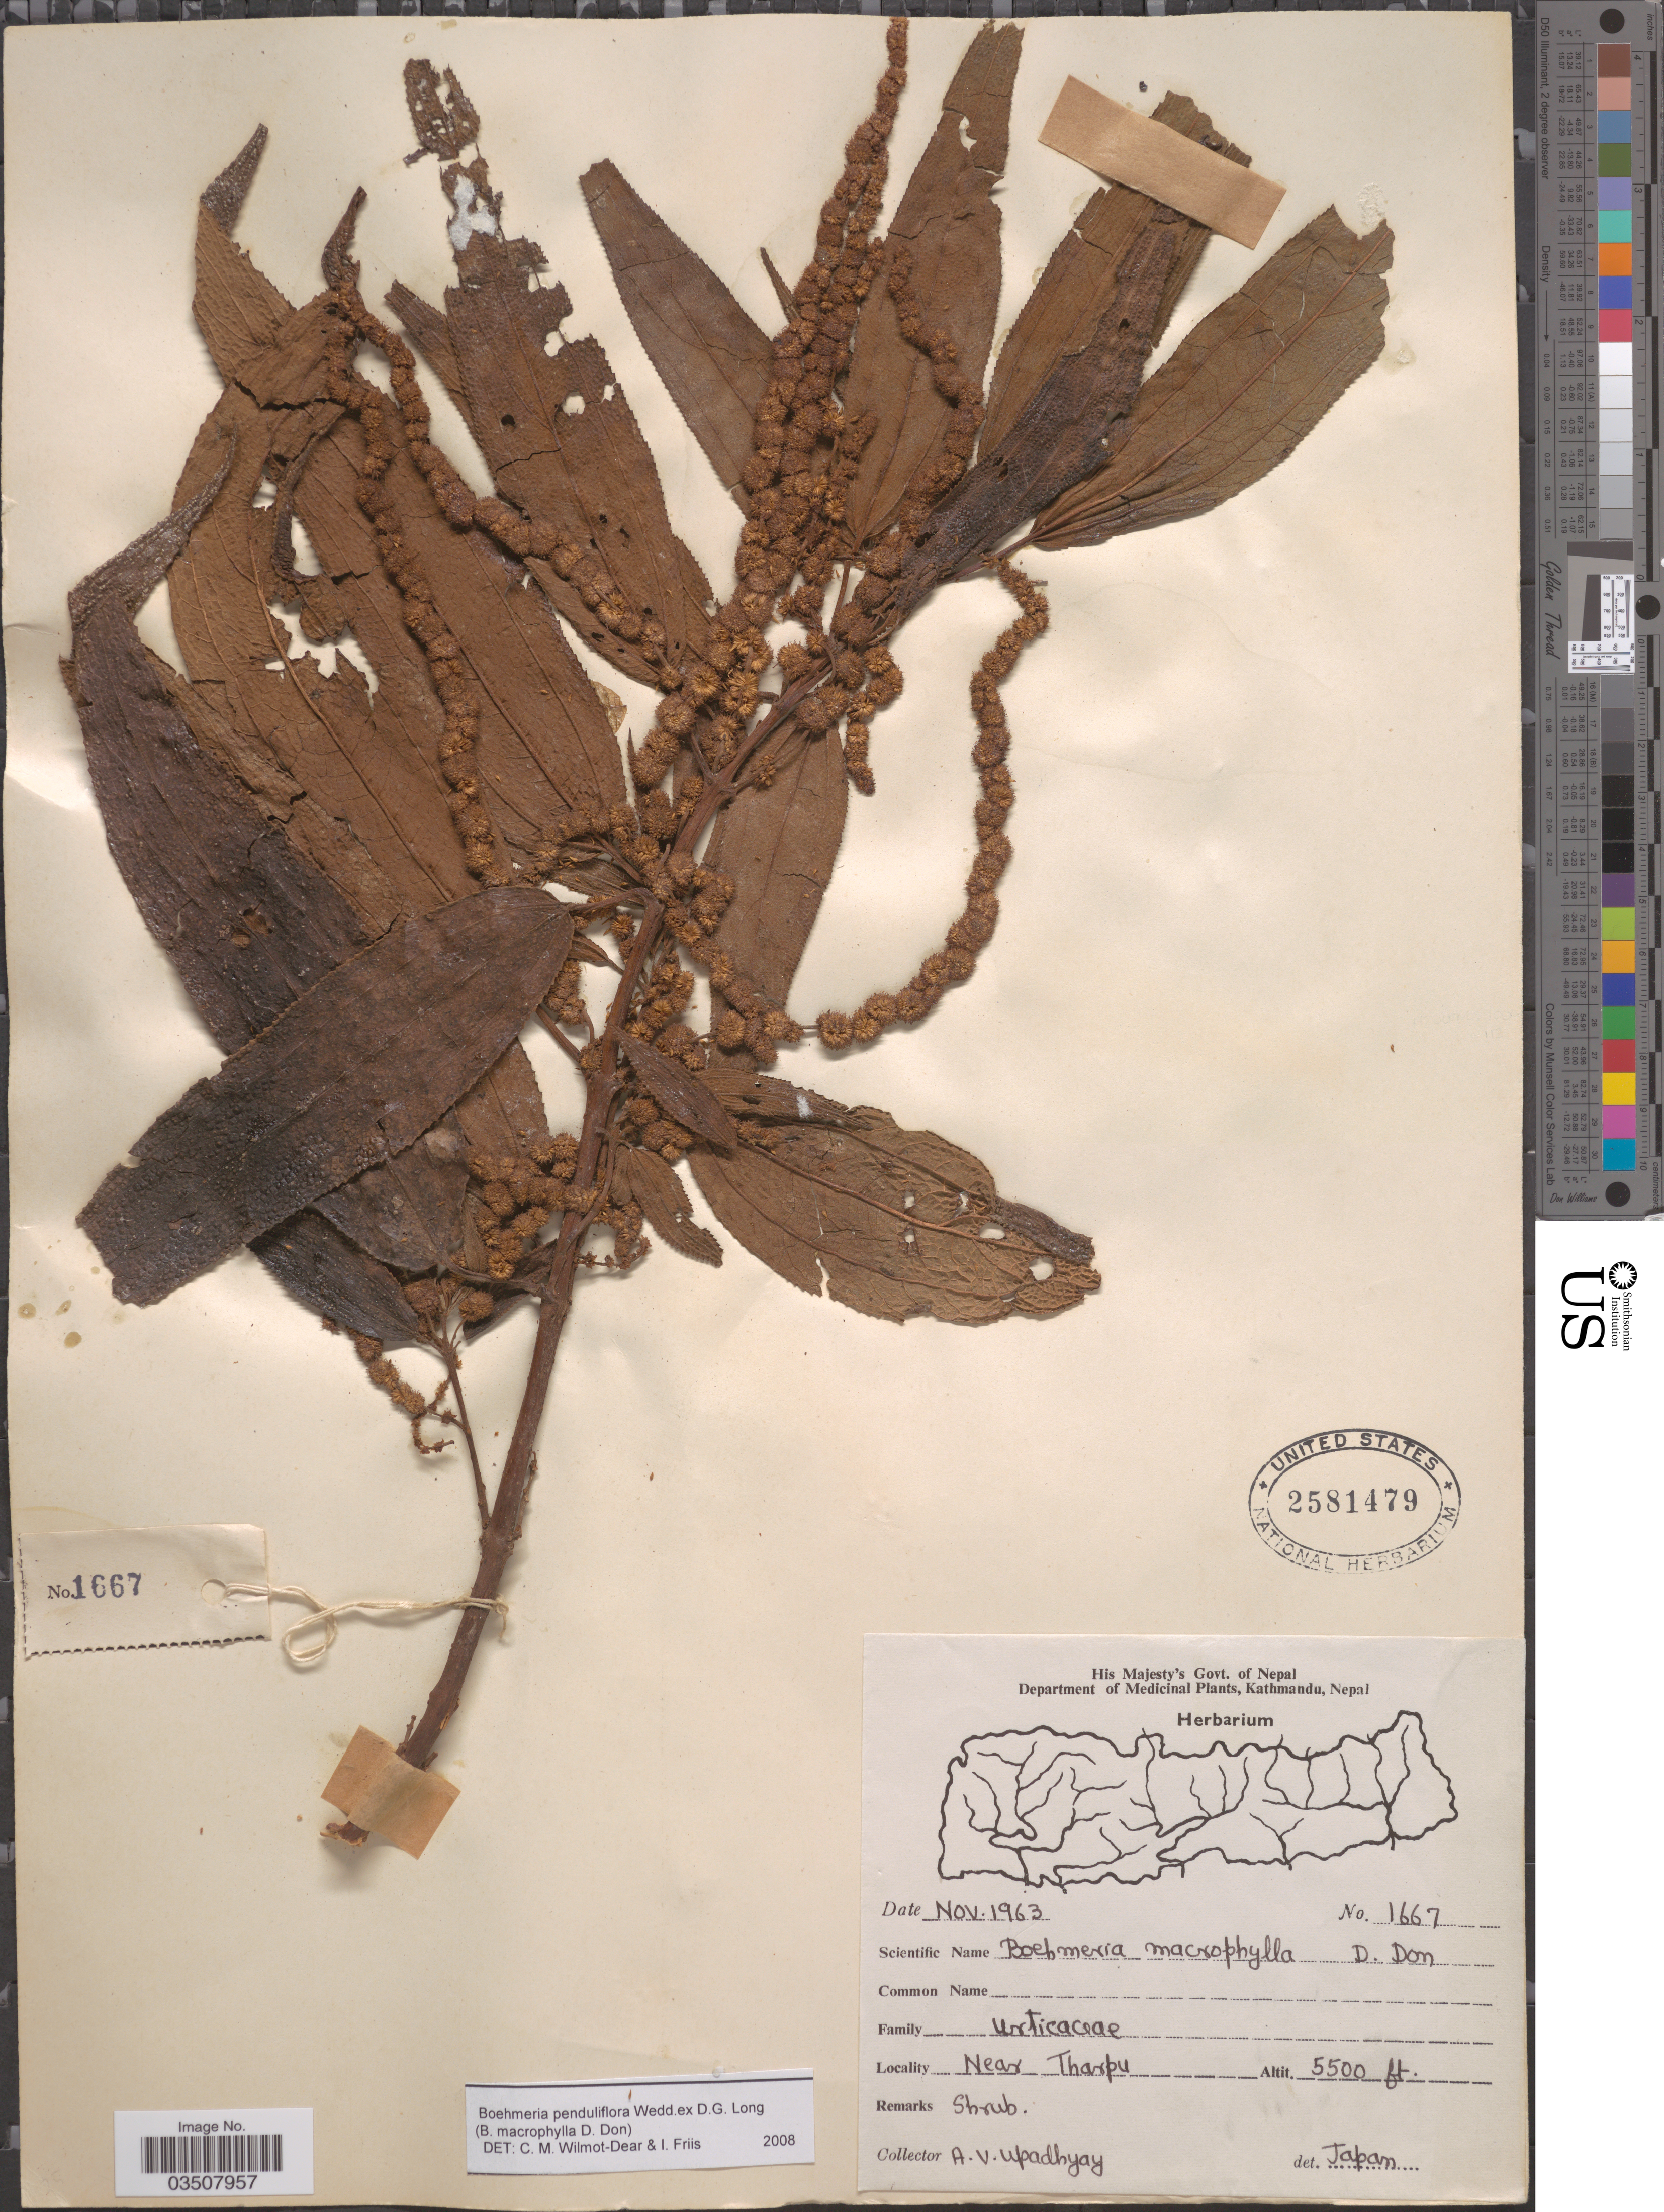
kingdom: Plantae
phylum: Tracheophyta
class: Magnoliopsida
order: Rosales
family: Urticaceae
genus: Boehmeria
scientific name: Boehmeria penduliflora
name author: Wedd. ex D.G. Long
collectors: A. V. Upadhyay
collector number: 1667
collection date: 1963-11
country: Nepal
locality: Near Tharpu.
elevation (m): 1676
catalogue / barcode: US 2581479